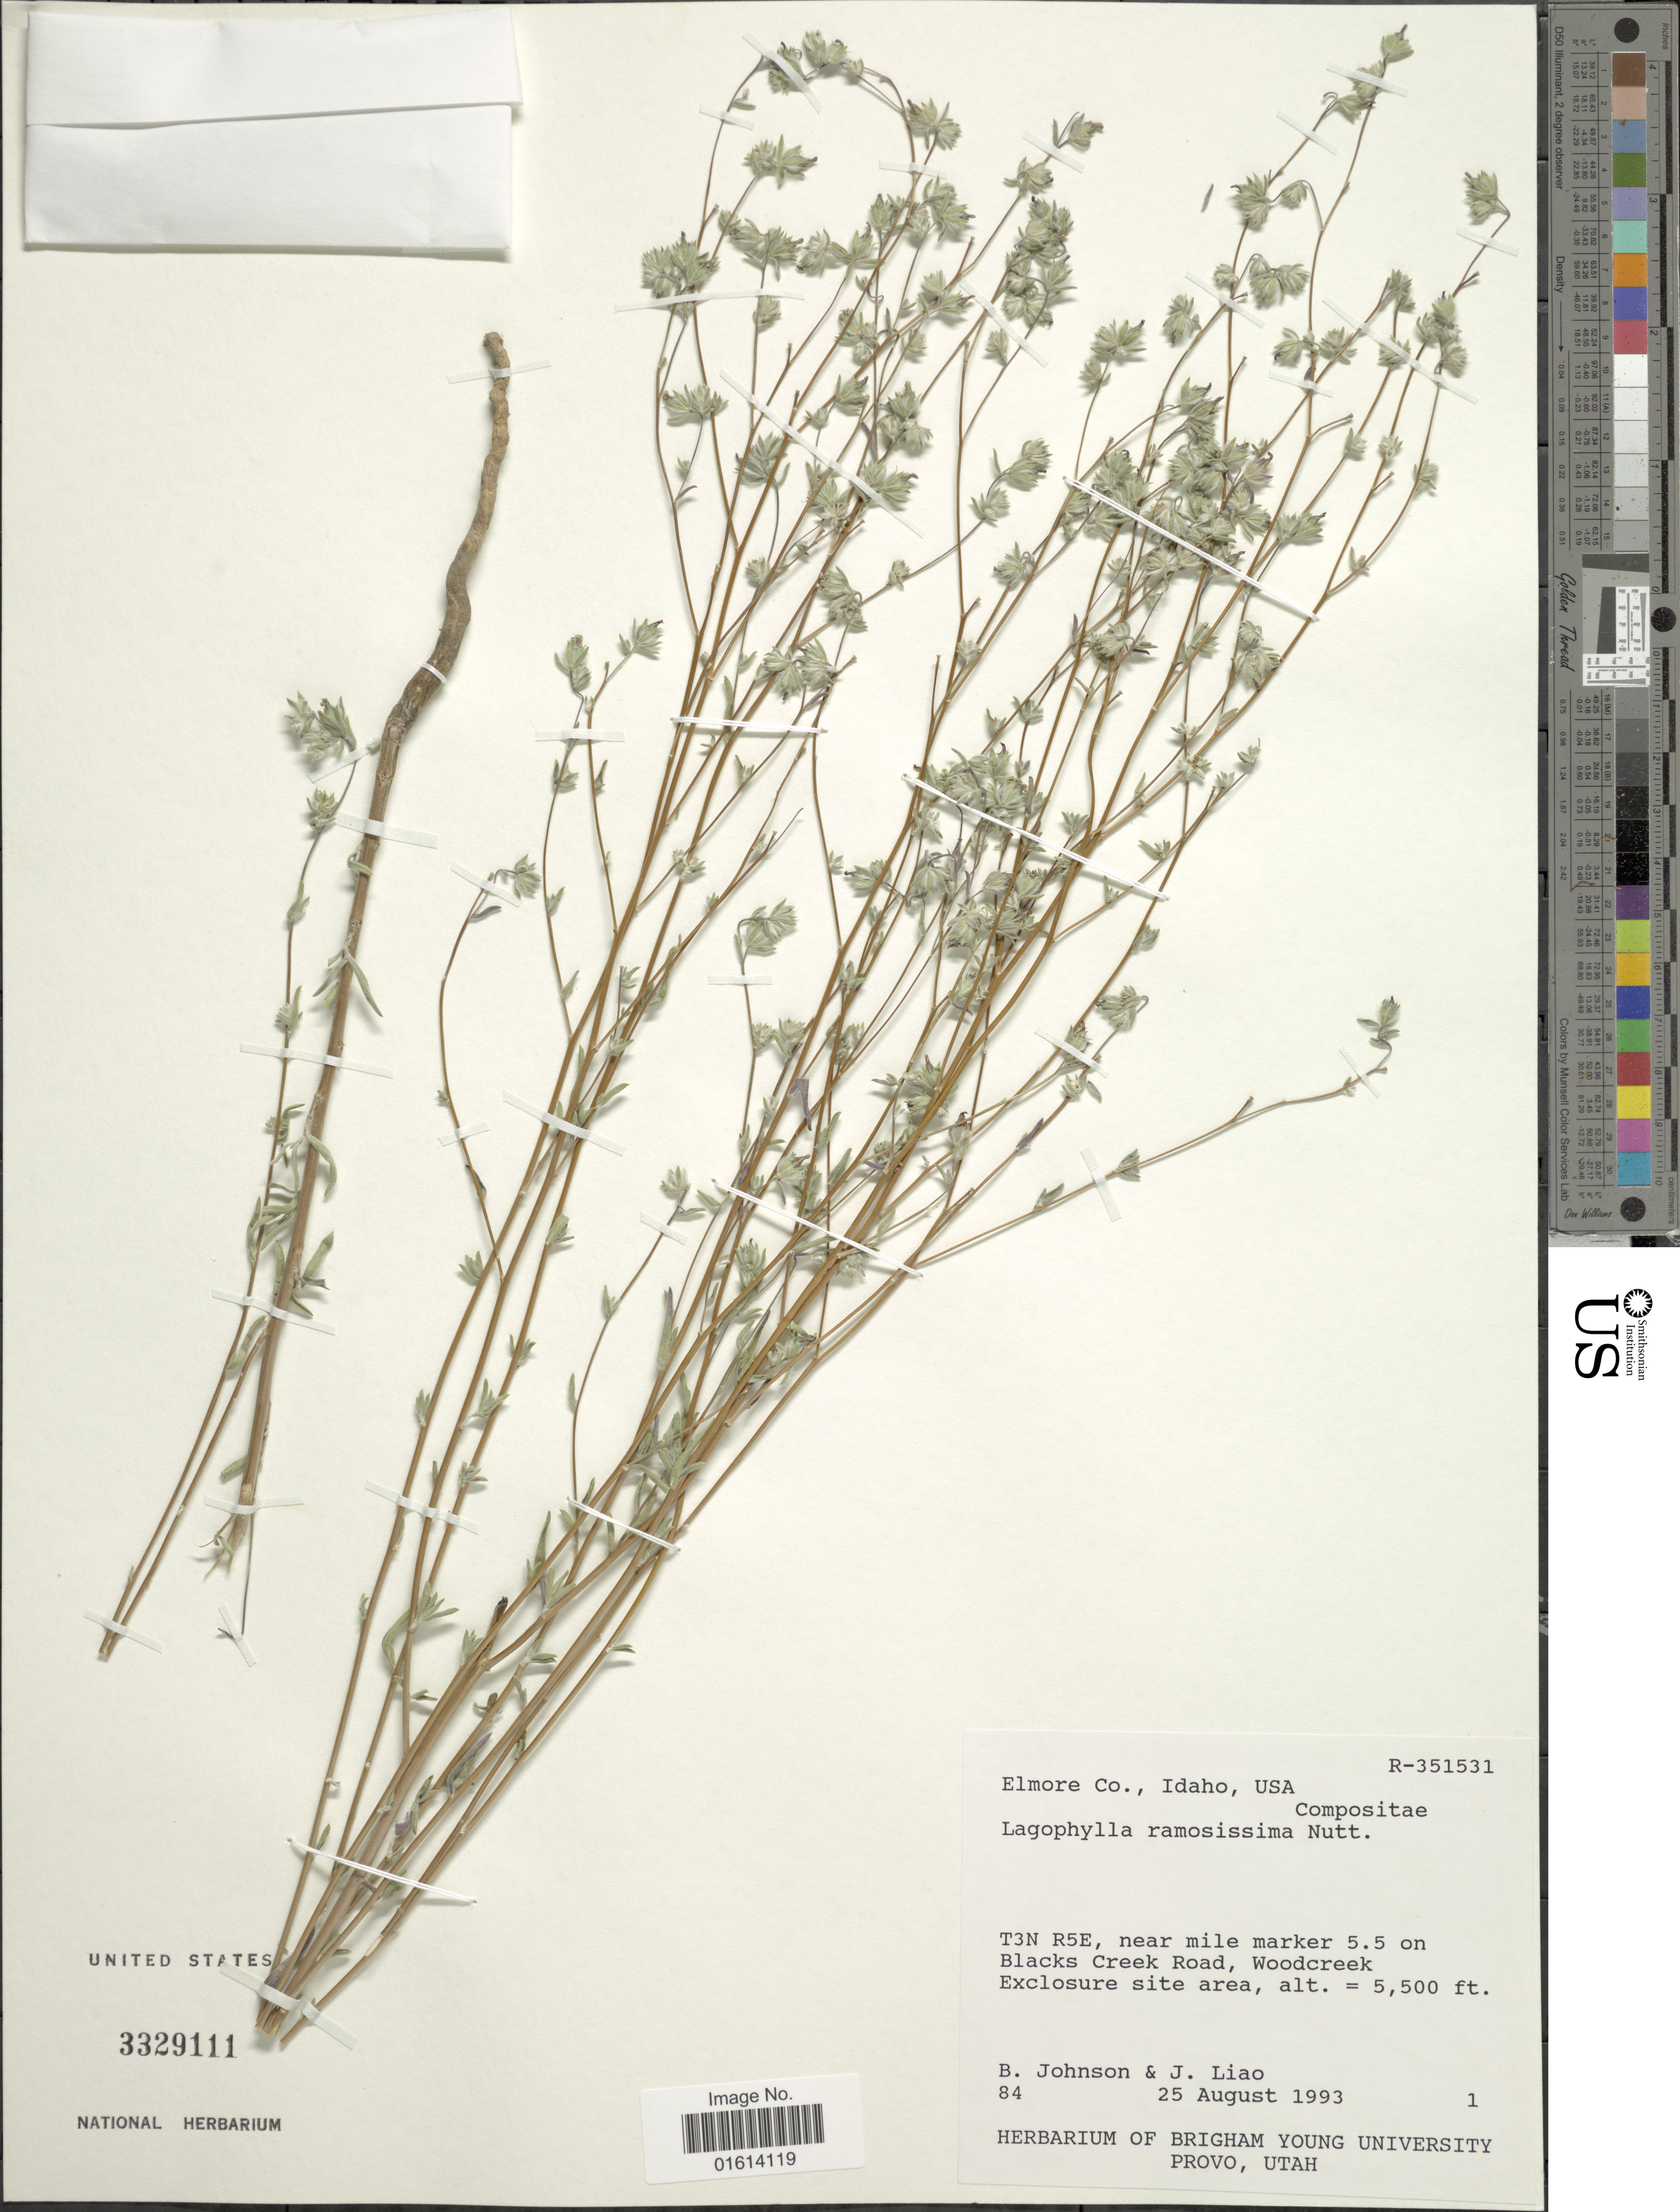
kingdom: Plantae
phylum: Tracheophyta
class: Magnoliopsida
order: Asterales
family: Asteraceae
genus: Lagophylla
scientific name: Lagophylla ramosissima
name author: Nutt.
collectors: B. Johnson & J. Liao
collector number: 84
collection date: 1993-08-25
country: United States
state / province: Idaho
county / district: Elmore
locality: Elmore Co., Idaho, USA, T3N R5E, near mile marker 5.5 on Blacks Creek Road, Woodcreek Exclosure site area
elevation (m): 1676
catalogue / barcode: US 3329111